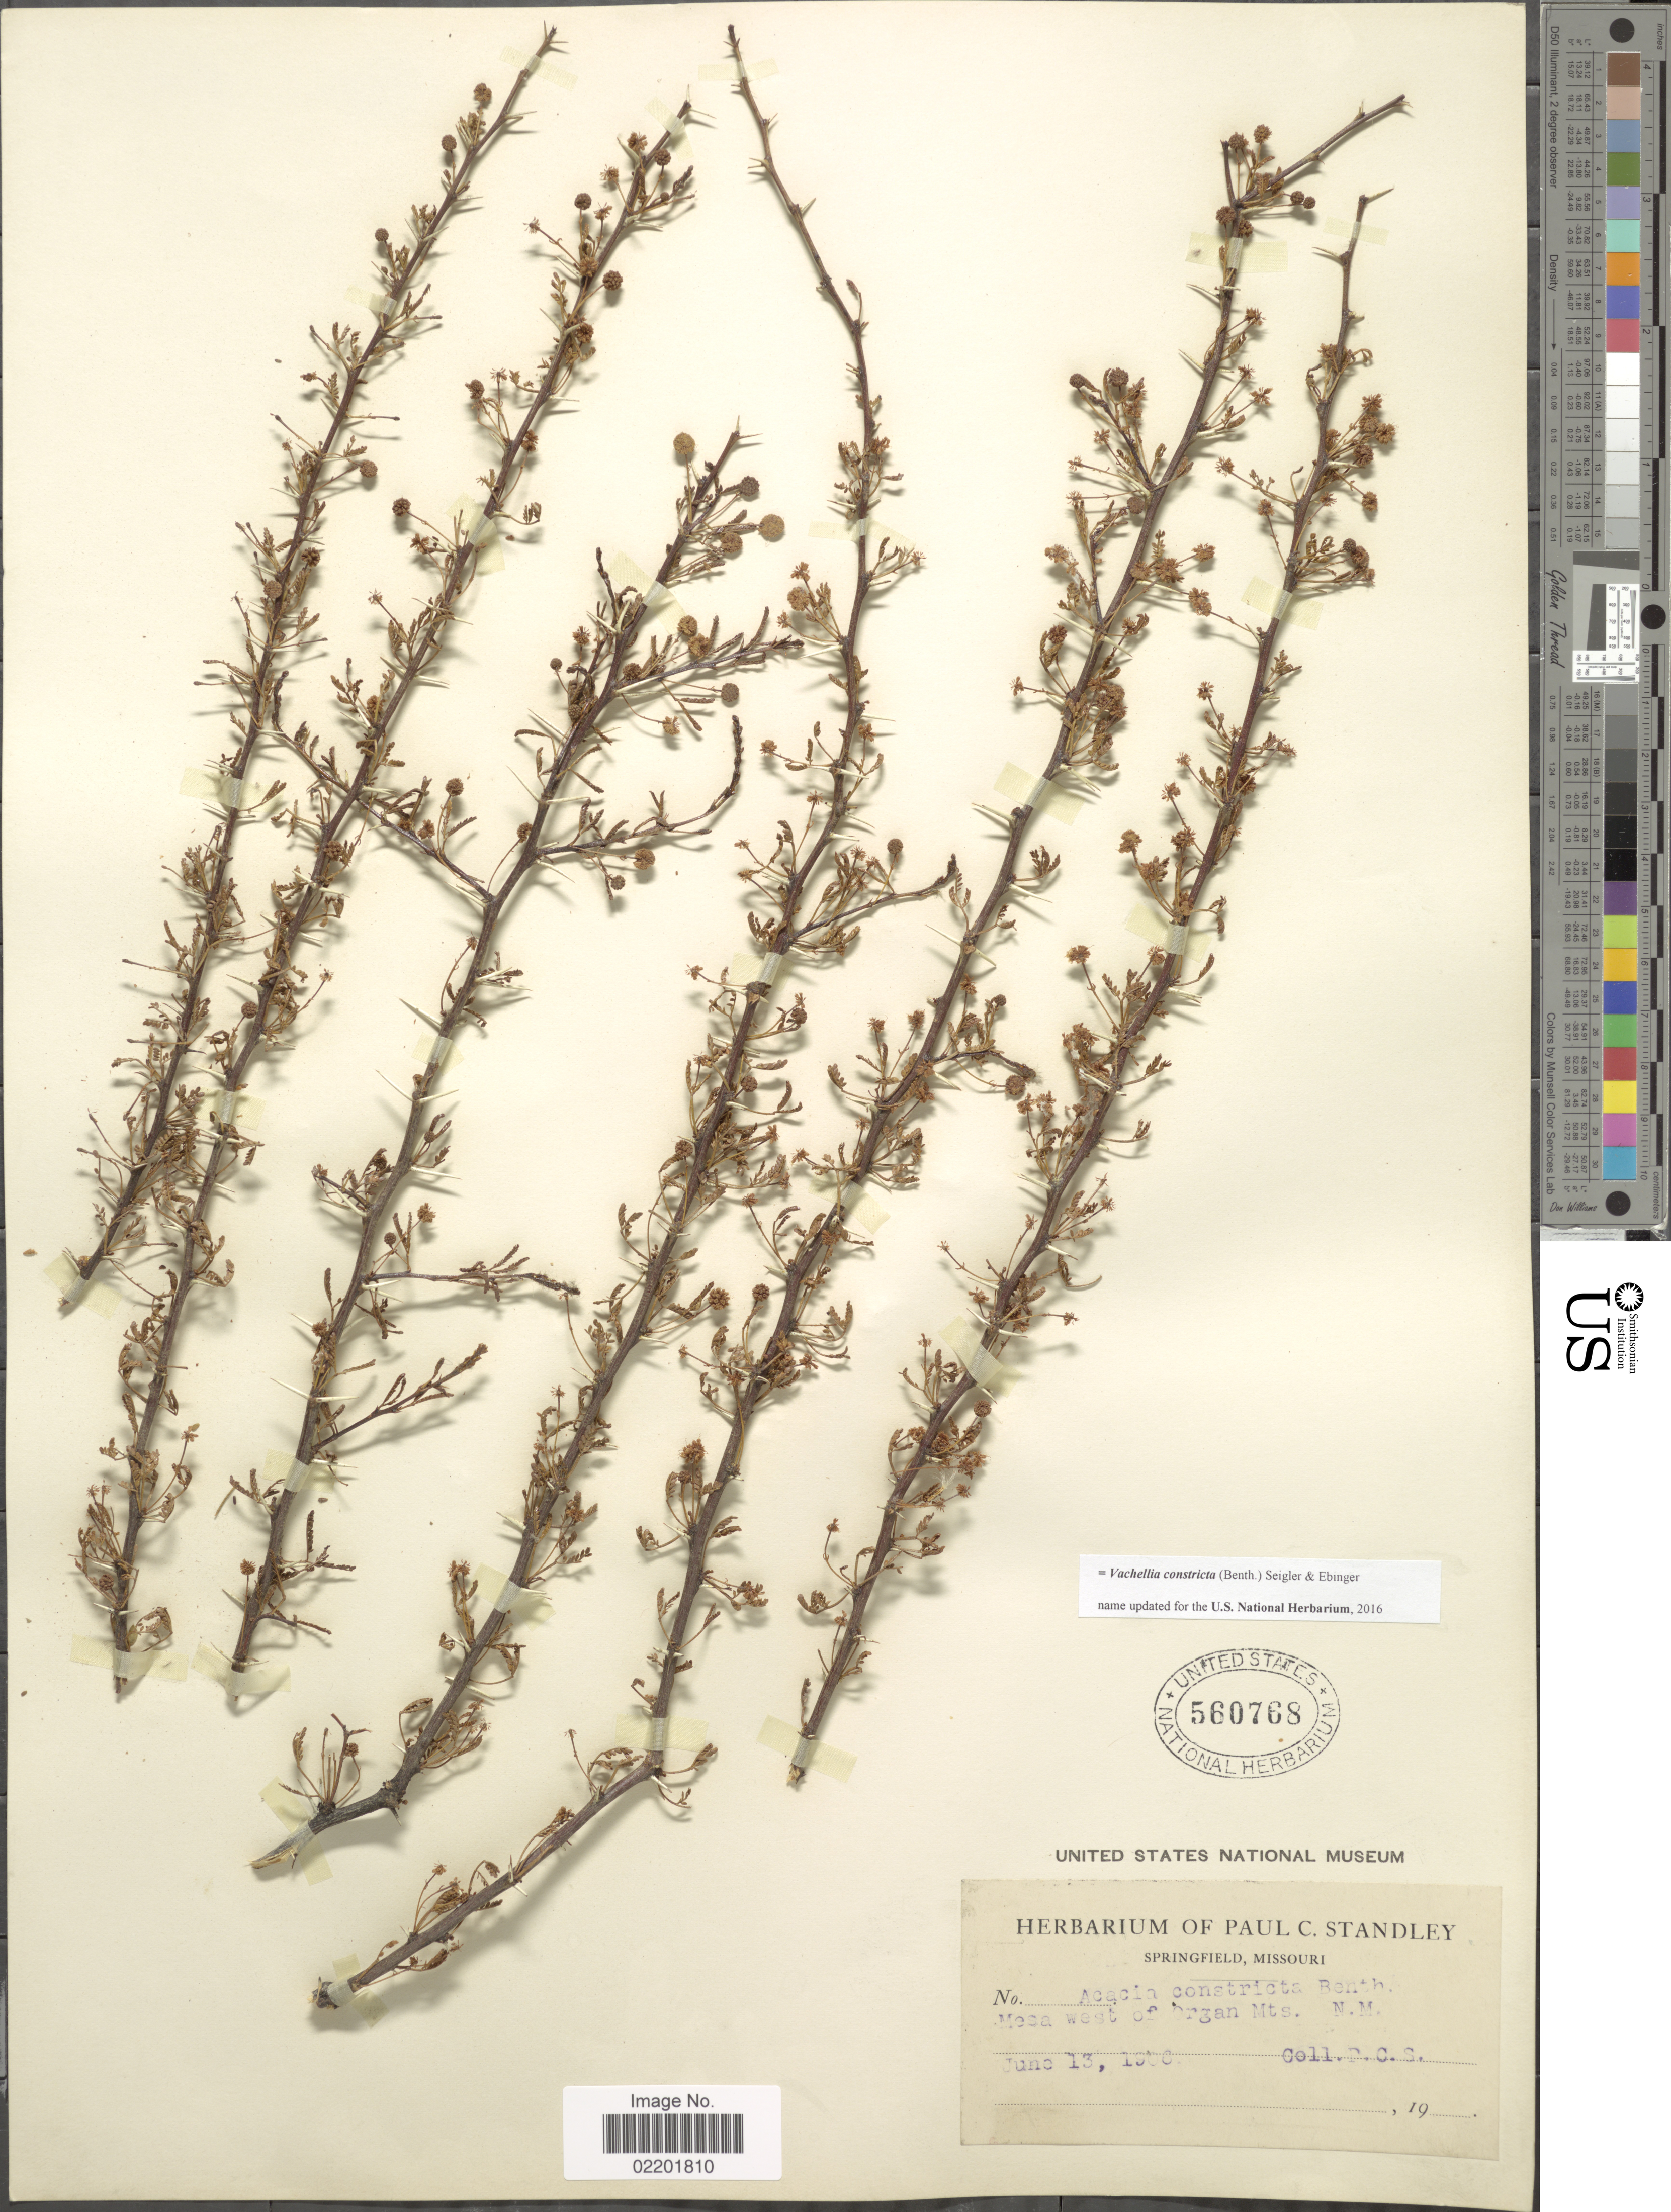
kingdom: Plantae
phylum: Tracheophyta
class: Magnoliopsida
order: Fabales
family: Fabaceae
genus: Vachellia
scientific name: Vachellia constricta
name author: (Benth.) Seigler & Ebinger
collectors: P. C. Standley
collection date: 1906-06-13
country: United States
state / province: New Mexico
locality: Mesa west of Organ Mts., N. M.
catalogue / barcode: US 560768